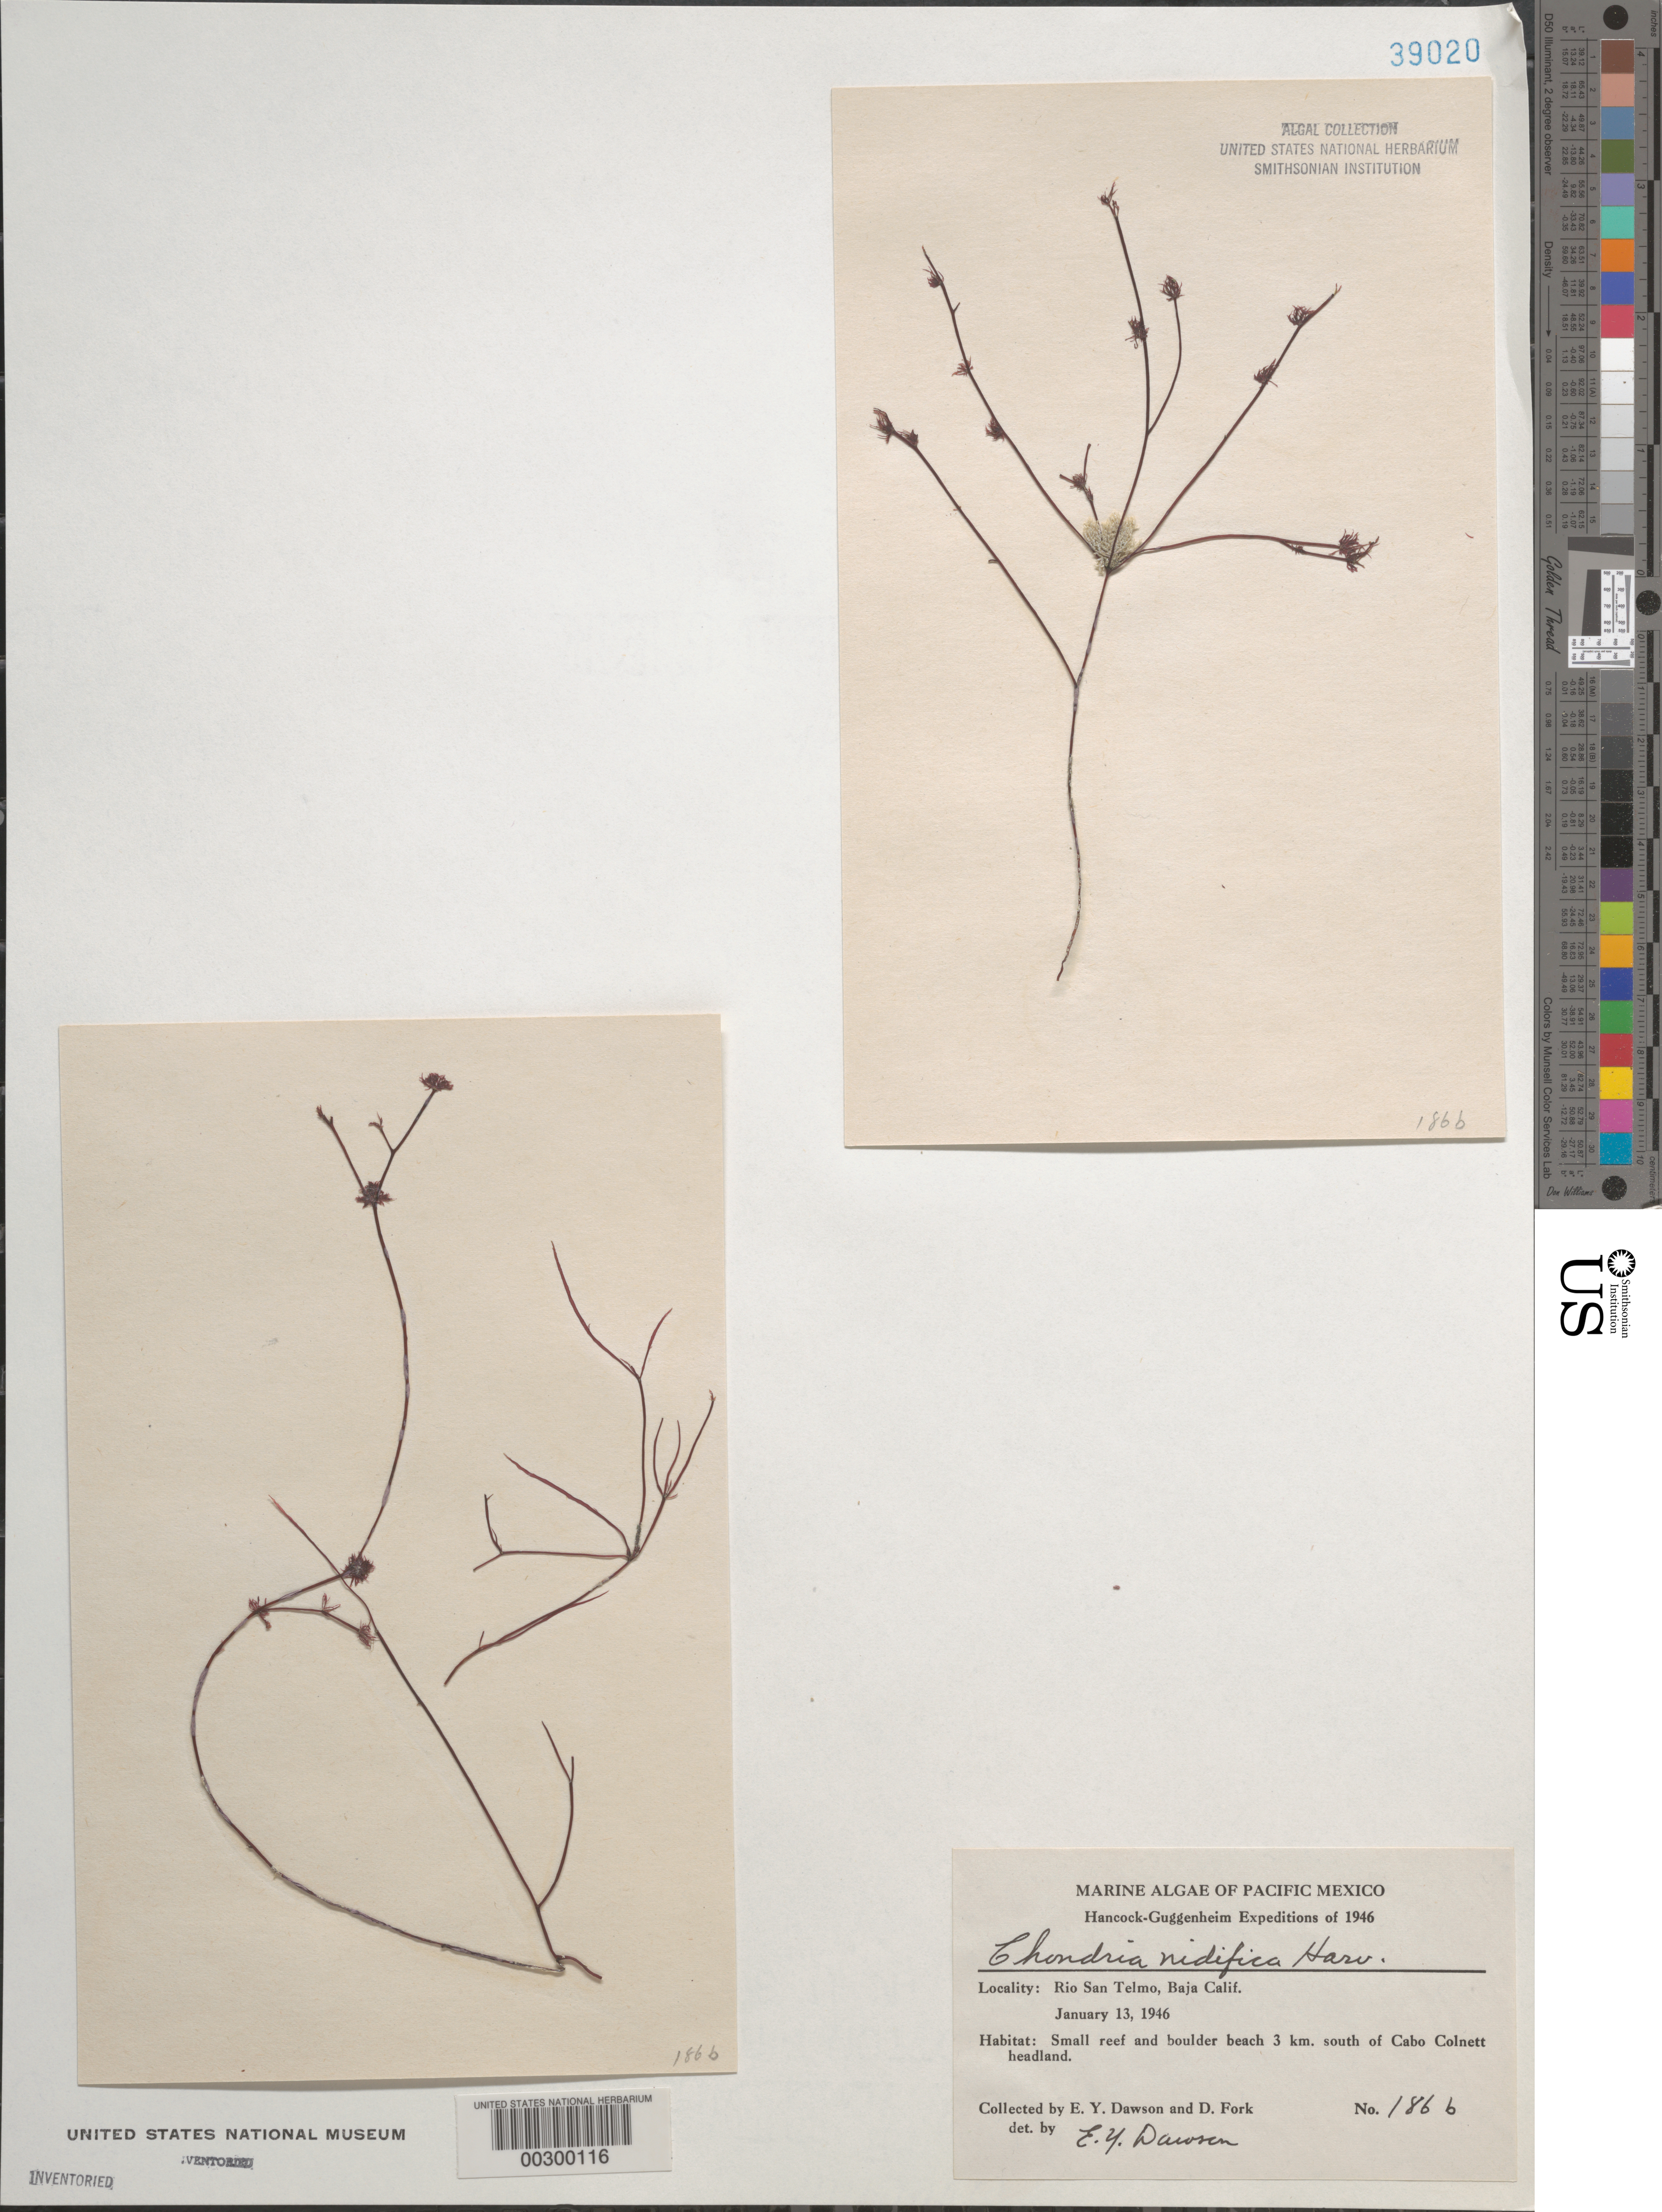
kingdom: Plantae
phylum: Rhodophyta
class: Florideophyceae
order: Ceramiales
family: Rhodomelaceae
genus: Neochondria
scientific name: Neochondria nidifica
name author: (Harvey) Sutti et al.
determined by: Algae name updating Project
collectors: E. Y. Dawson & D. Fork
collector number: EYD 186b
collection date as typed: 13 Jan 1946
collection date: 1946-01-13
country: Mexico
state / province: Baja California Norte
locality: Rio San Telmo, 3 km south of Cabo Colnett headland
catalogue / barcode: US 39020